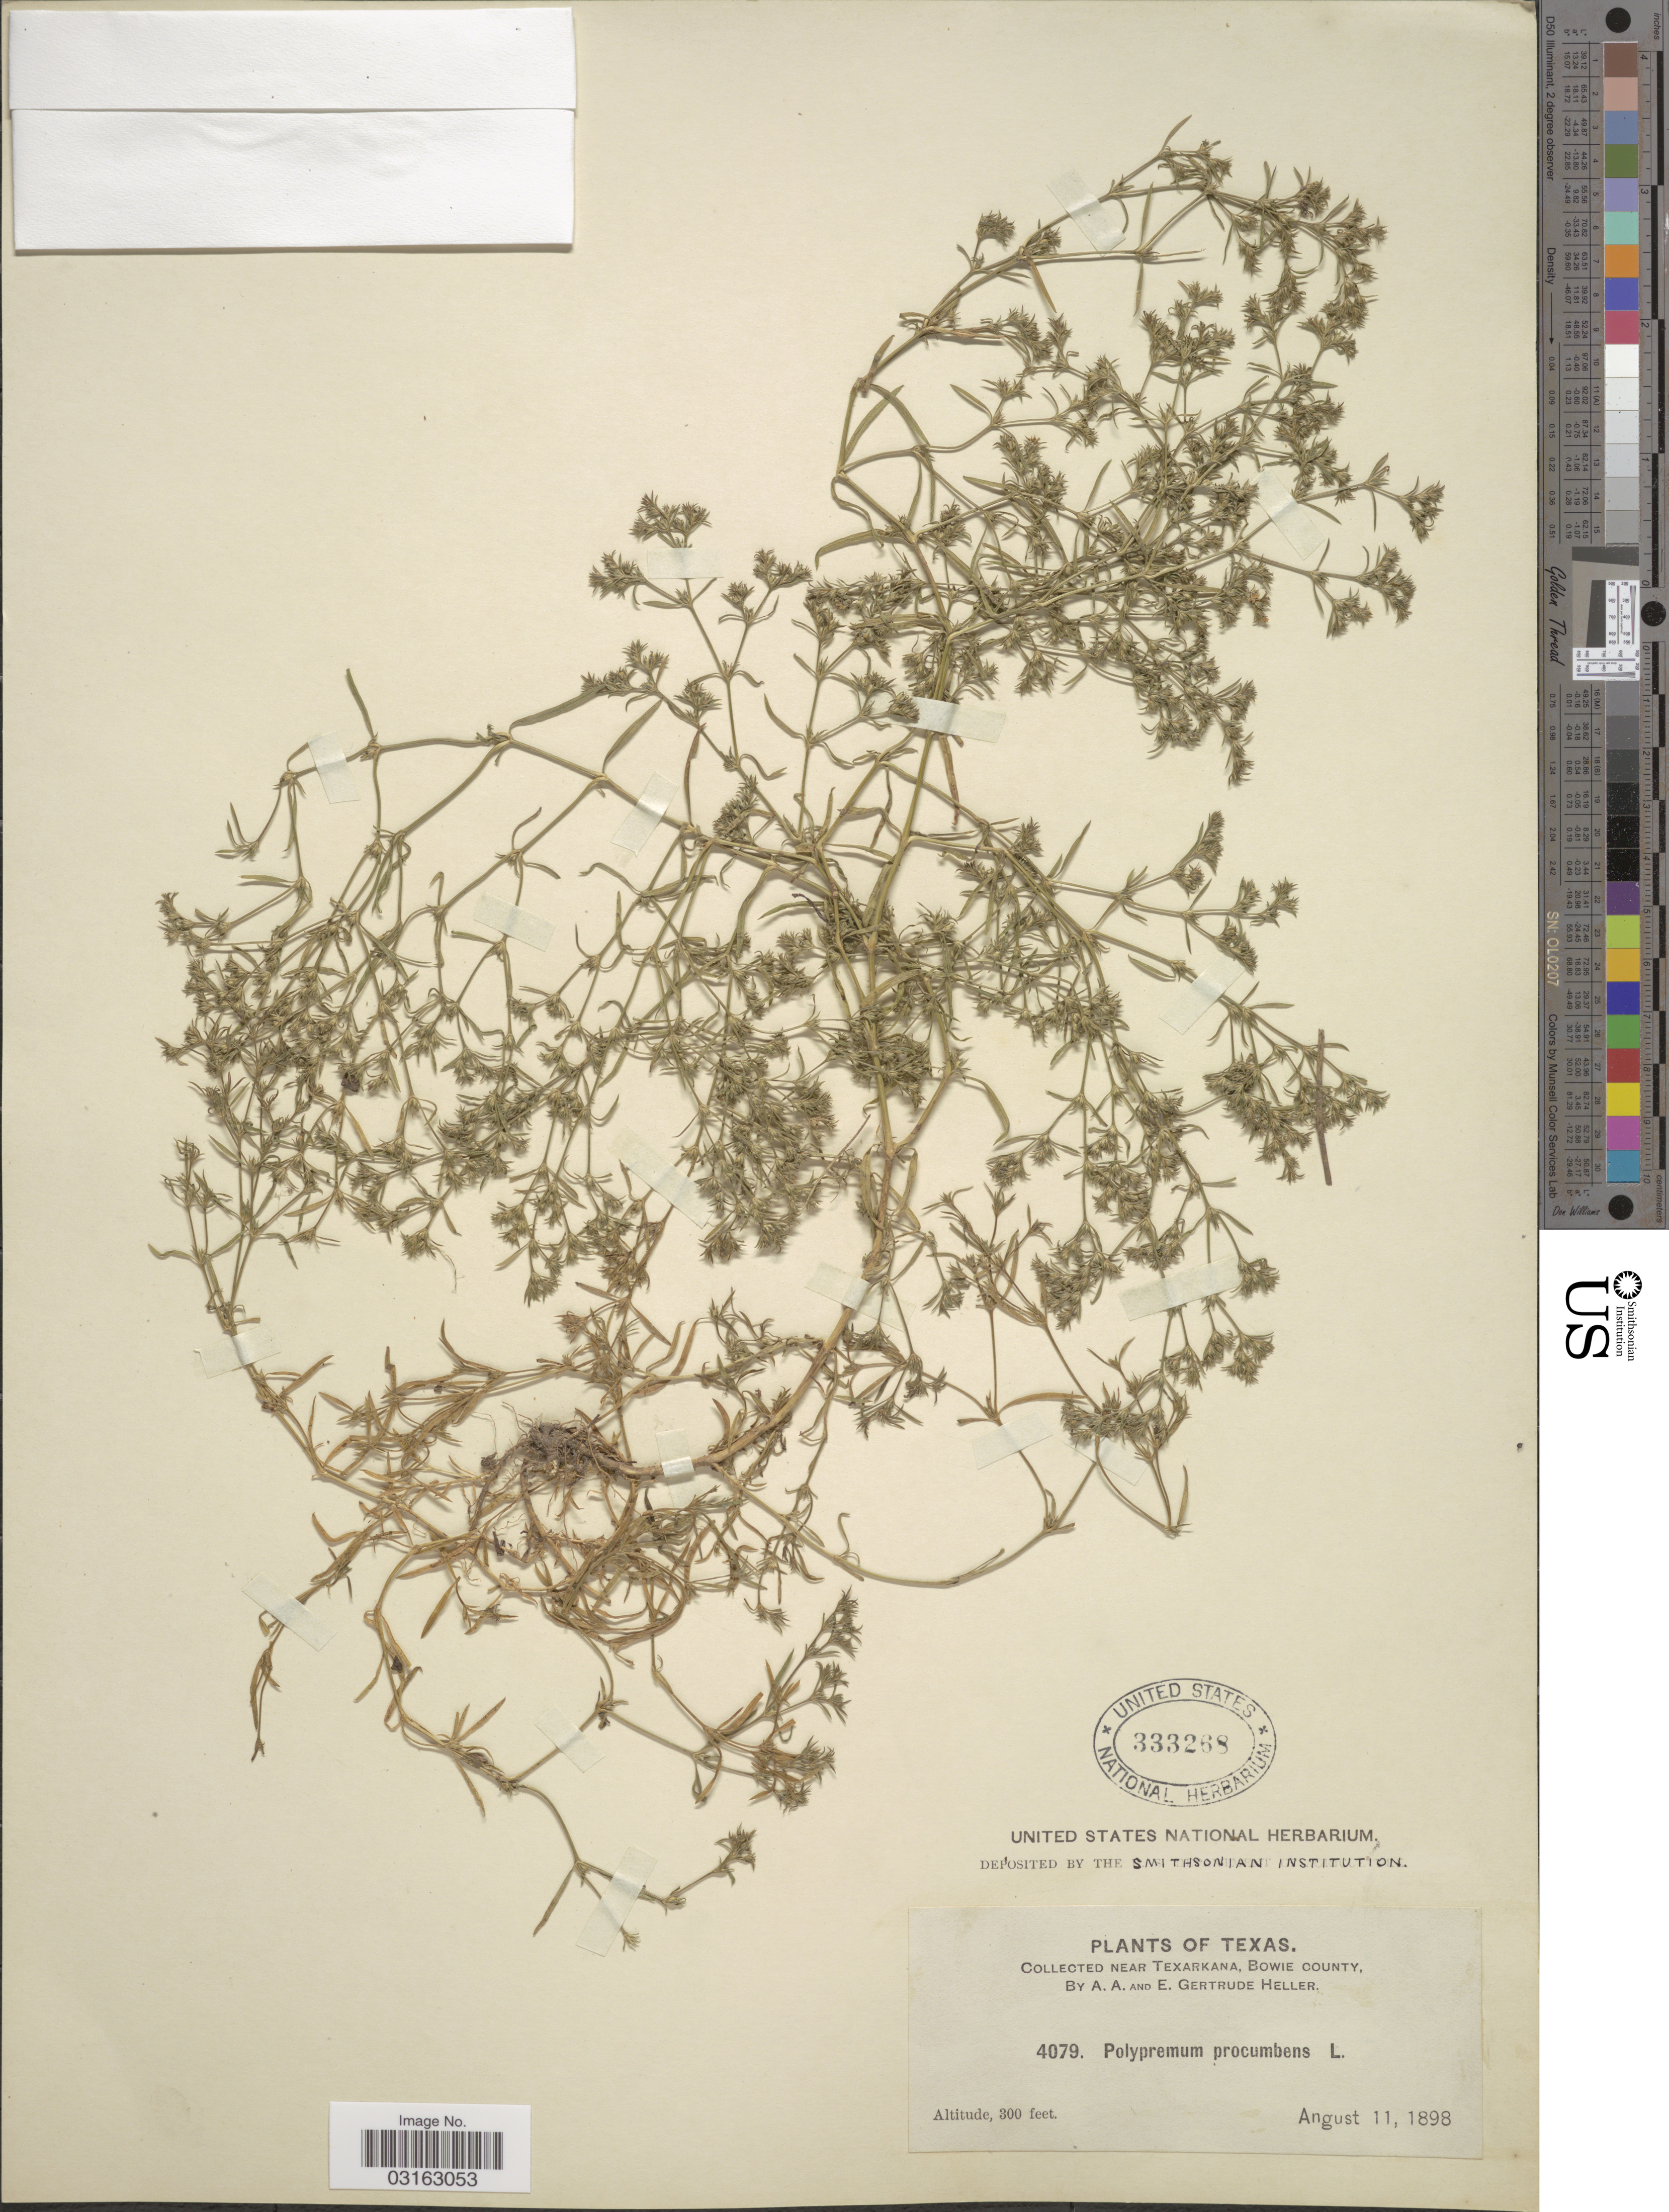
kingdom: Plantae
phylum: Tracheophyta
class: Magnoliopsida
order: Lamiales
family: Tetrachondraceae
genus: Polypremum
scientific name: Polypremum procumbens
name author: L.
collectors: A. A. Heller & E. G. Heller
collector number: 4079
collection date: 1898-08-11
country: United States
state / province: Texas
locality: Near Texarkana, Bowie County.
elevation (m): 91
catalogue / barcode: US 333268